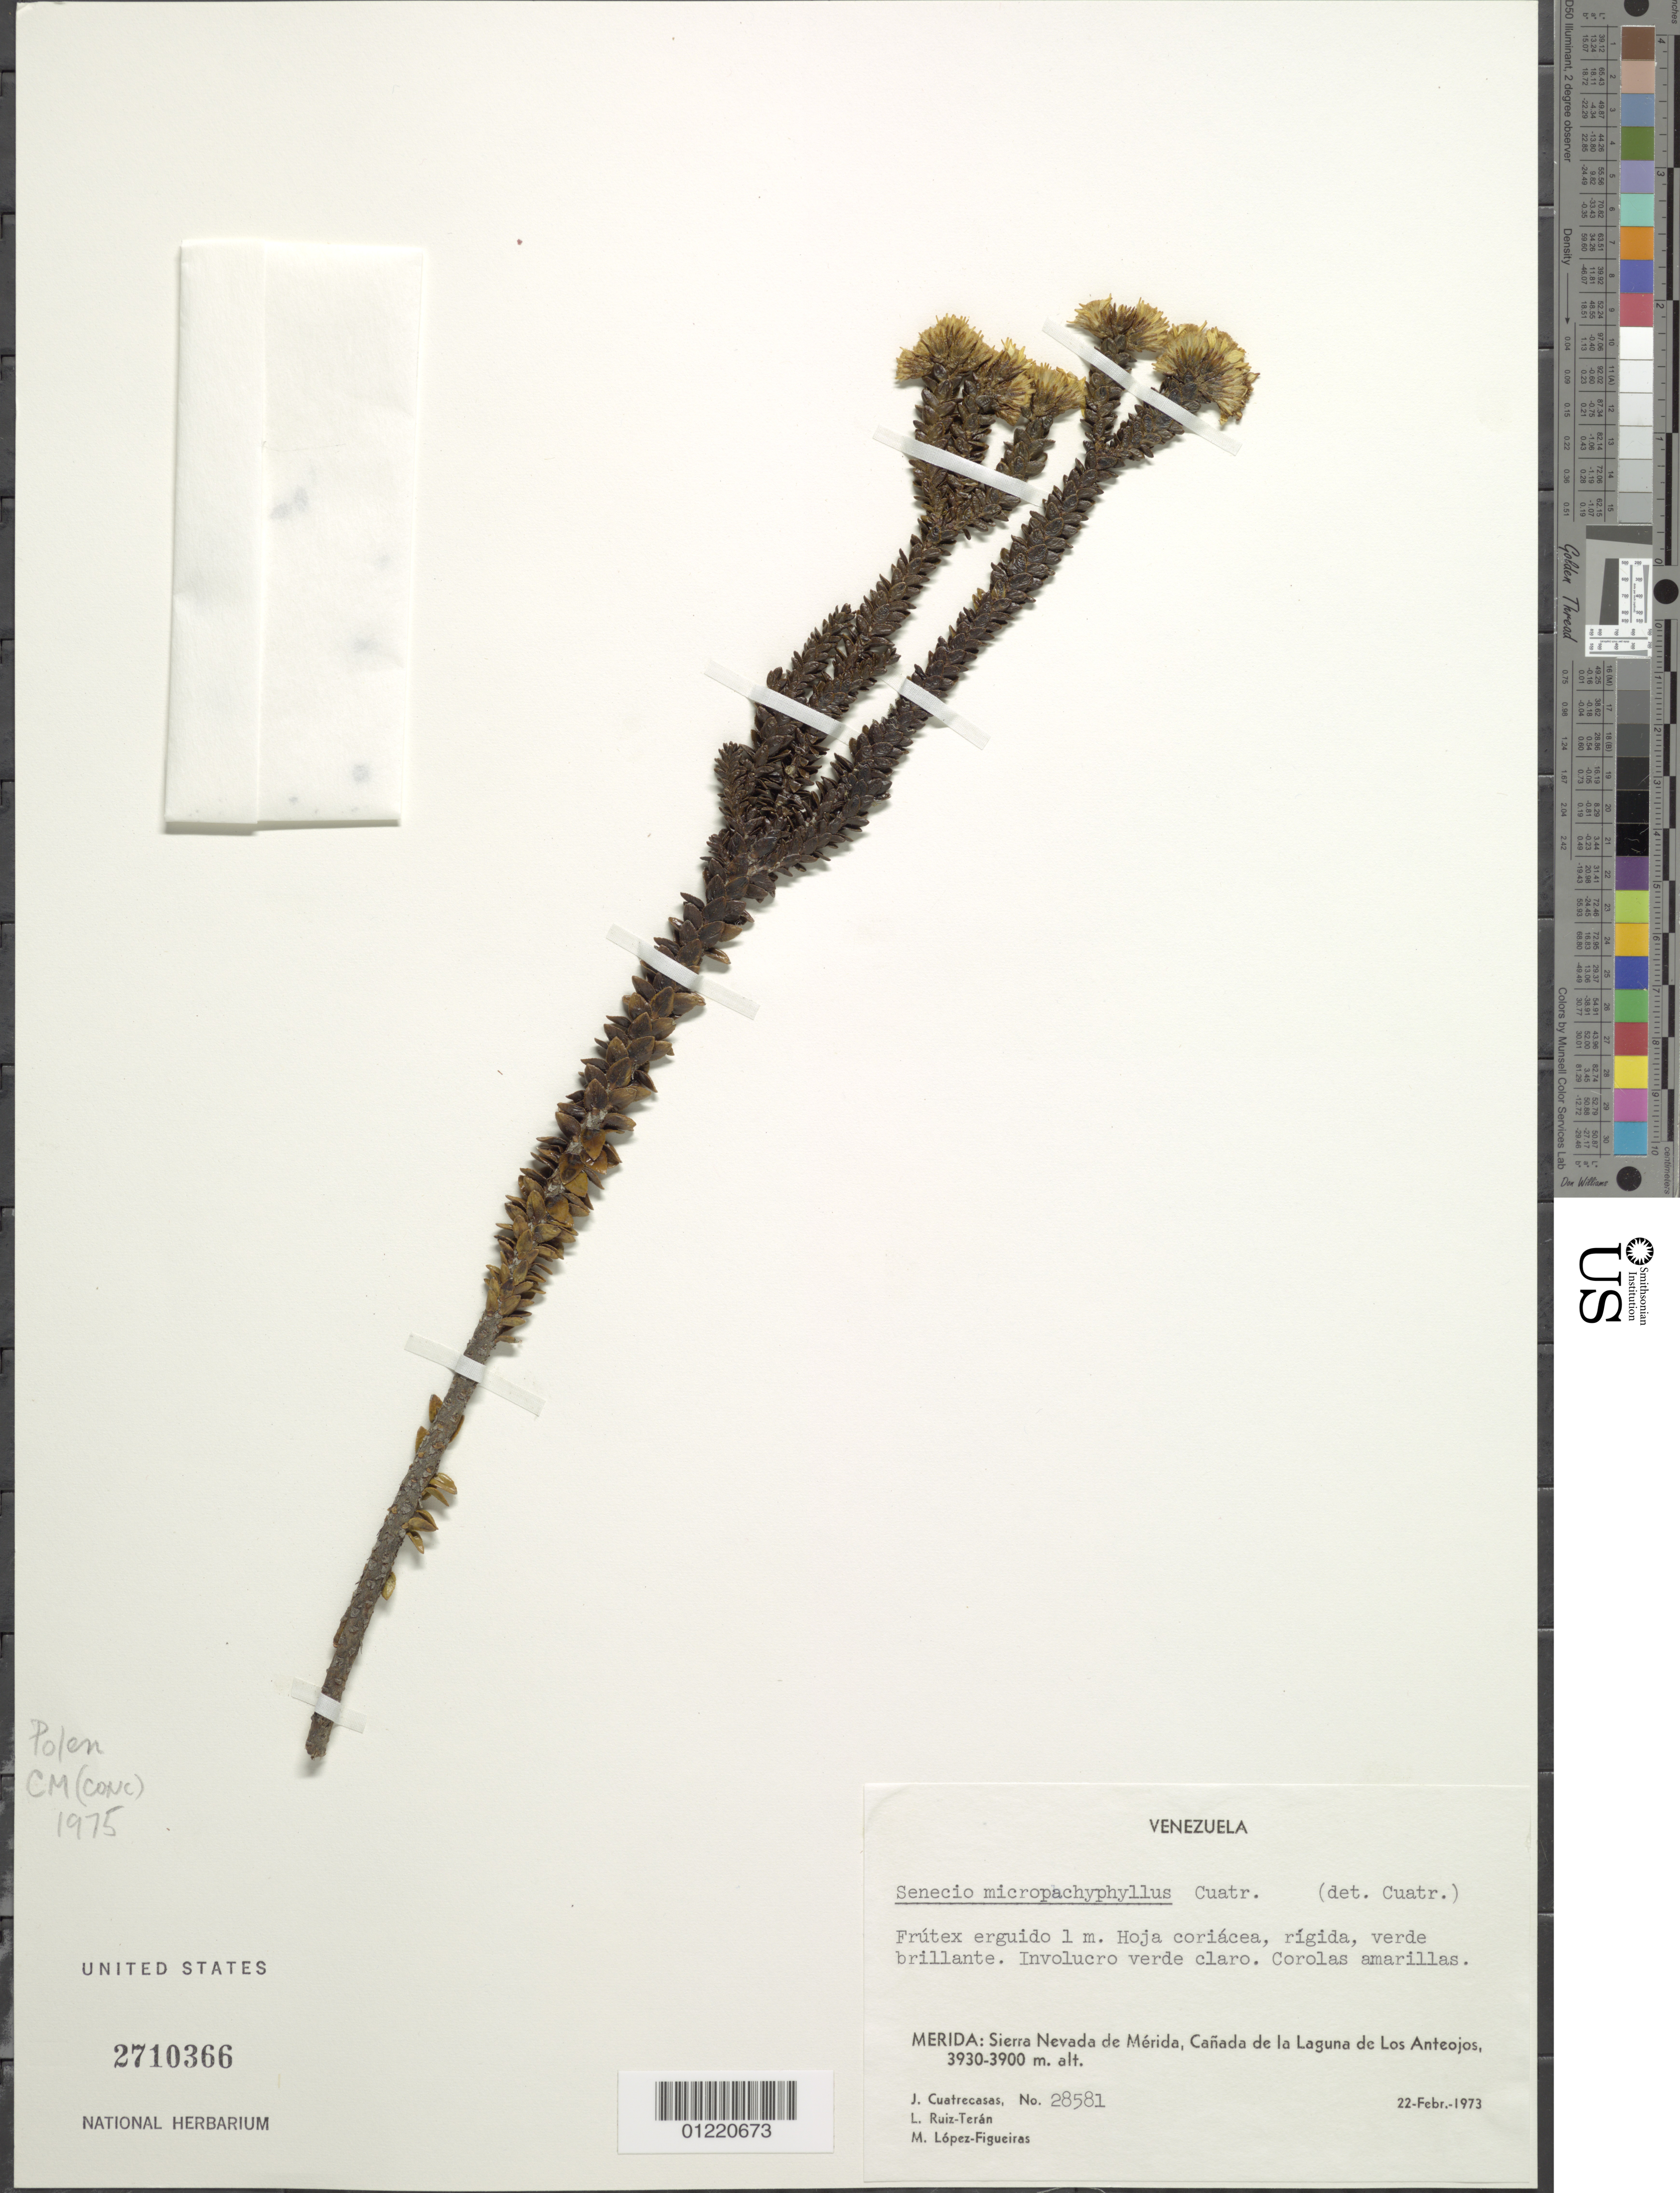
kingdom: Plantae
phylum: Tracheophyta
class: Magnoliopsida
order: Asterales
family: Asteraceae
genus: Pentacalia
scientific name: Pentacalia micropachyphylla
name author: Cuatrec.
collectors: J. Cuatrecasas, L. E. Ruíz-Terán & M. López Figueiras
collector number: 28581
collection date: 1973-02-22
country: Venezuela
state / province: Mérida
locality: Sierra Nevada de Merida, Cañada de la Laguna de Los Anteojos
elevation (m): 3900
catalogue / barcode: US 2710366